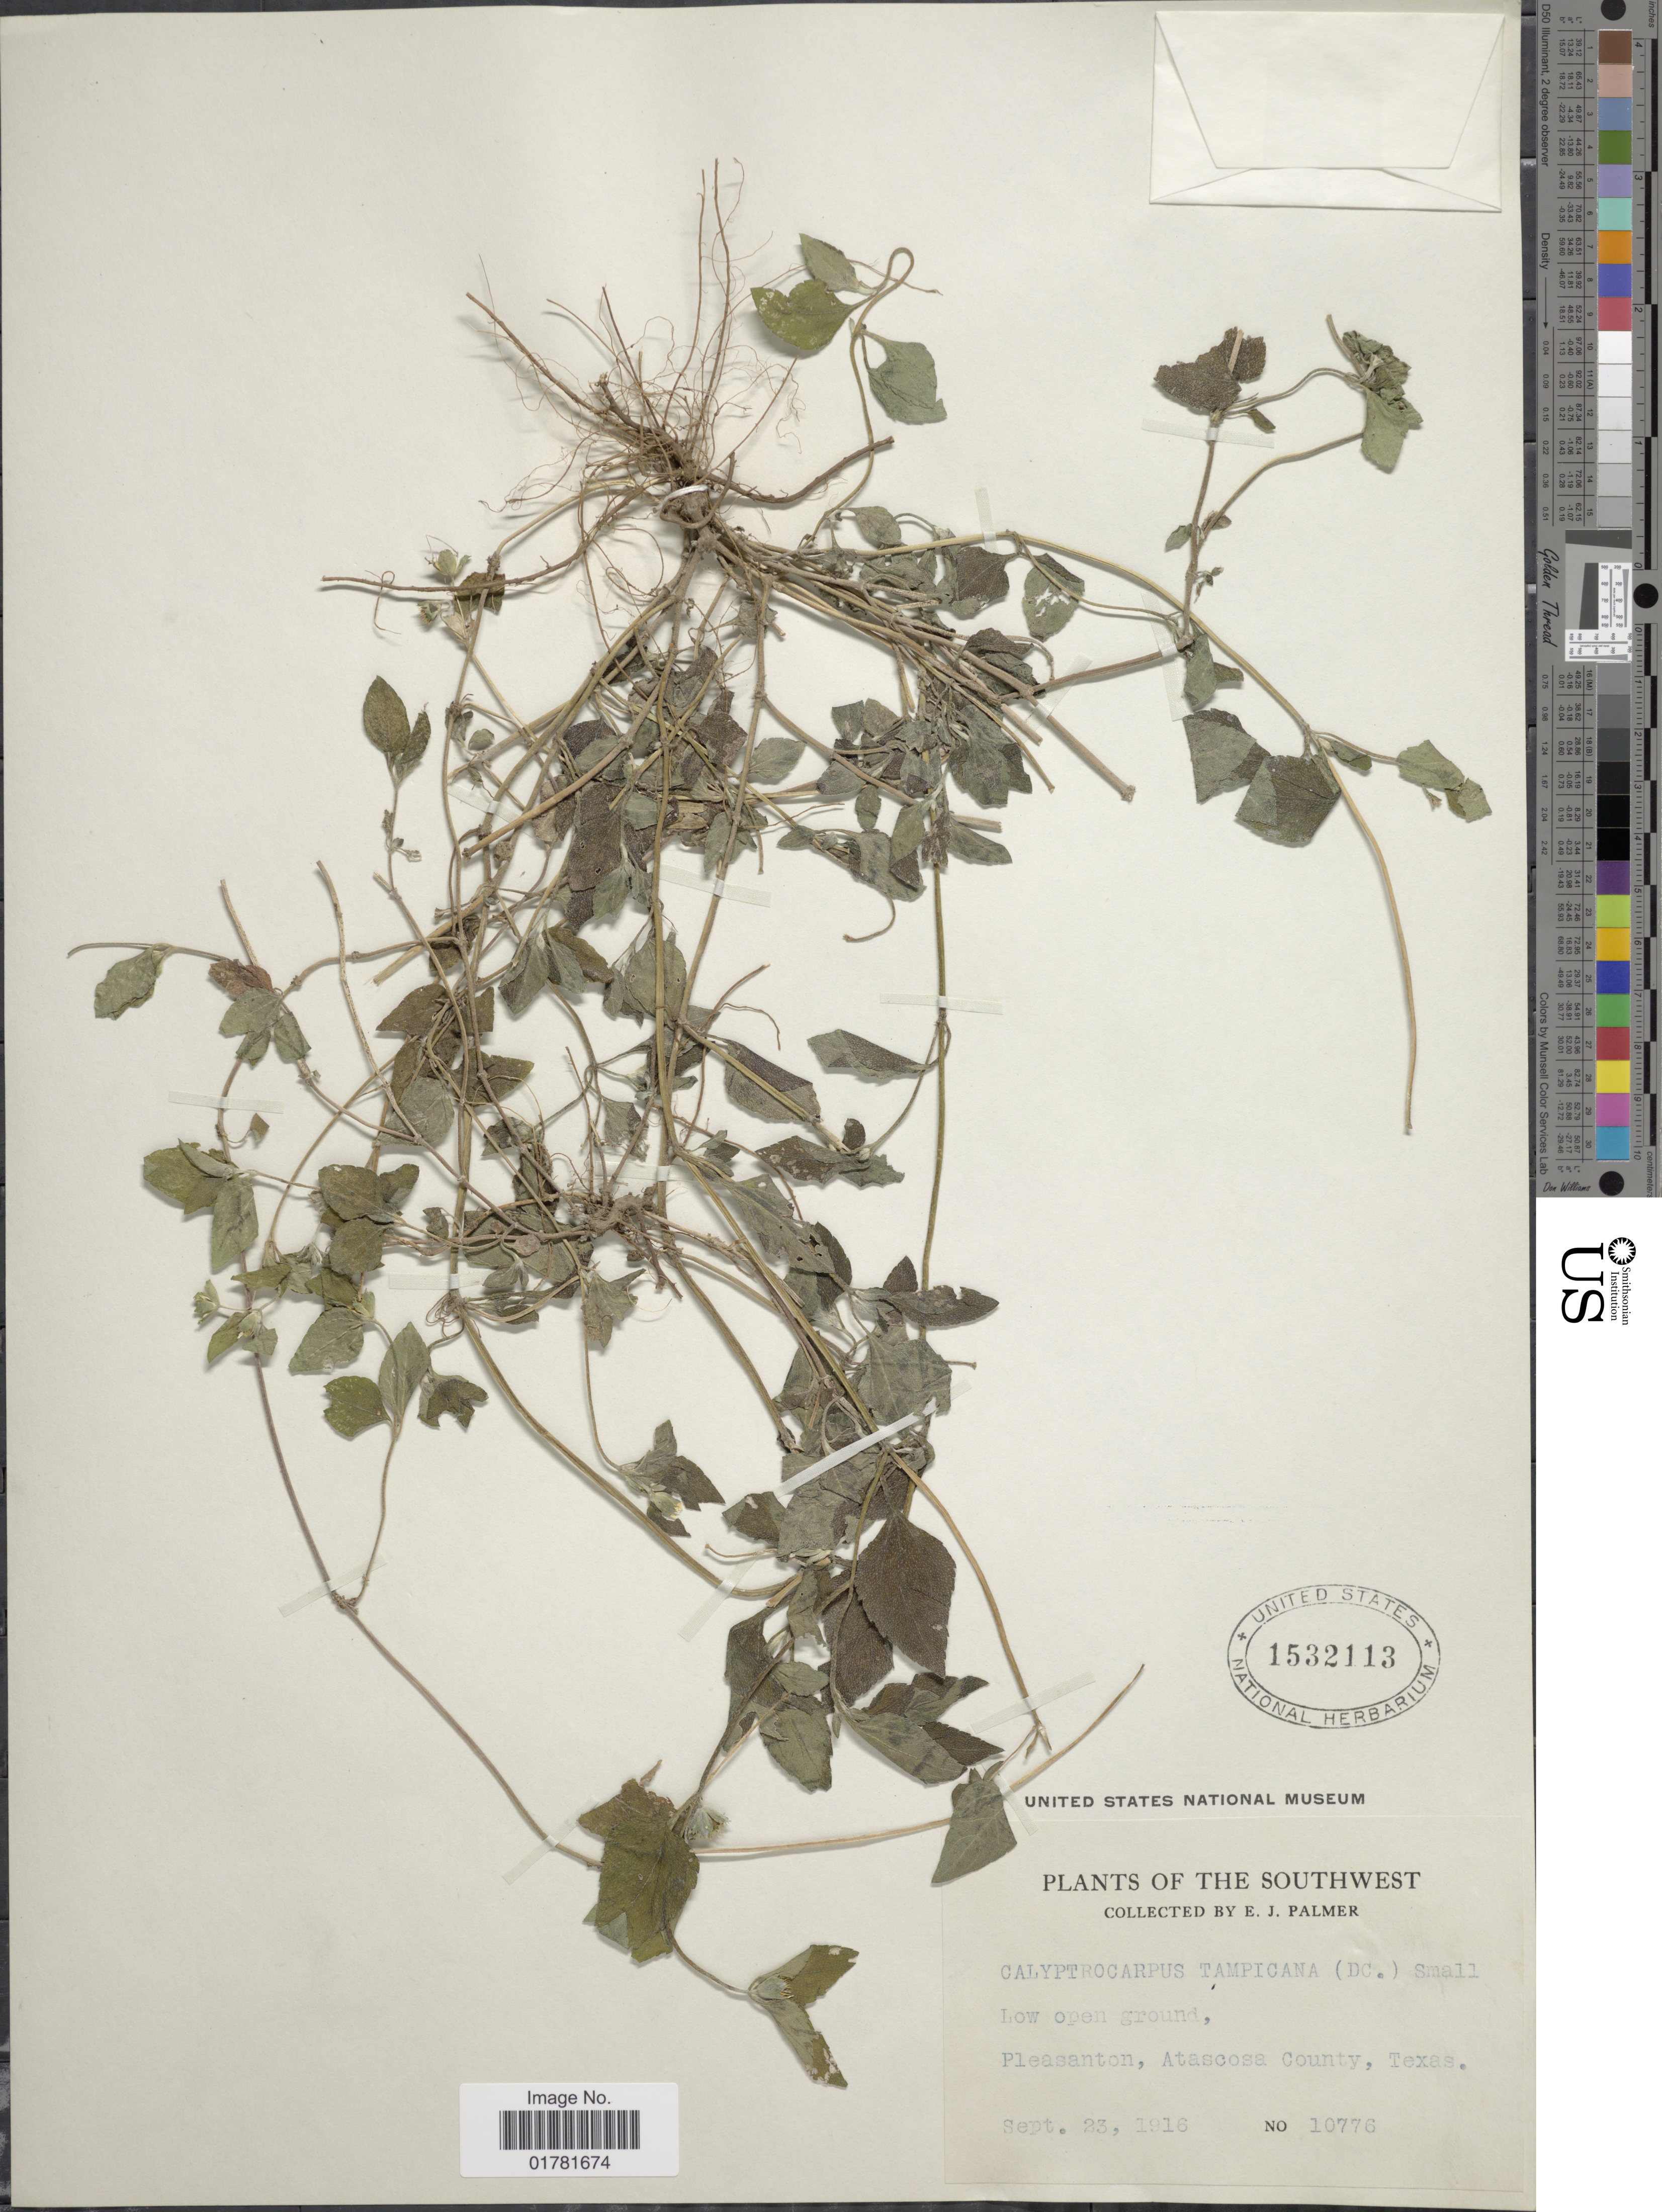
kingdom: Plantae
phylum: Tracheophyta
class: Magnoliopsida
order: Asterales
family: Asteraceae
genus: Calyptocarpus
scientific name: Calyptocarpus vialis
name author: Less.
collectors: E. J. Palmer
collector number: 10776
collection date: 1916-09-23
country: United States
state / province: Texas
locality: The Southwest, Low open ground, Pleasanton, Atascosa County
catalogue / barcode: US 1532113